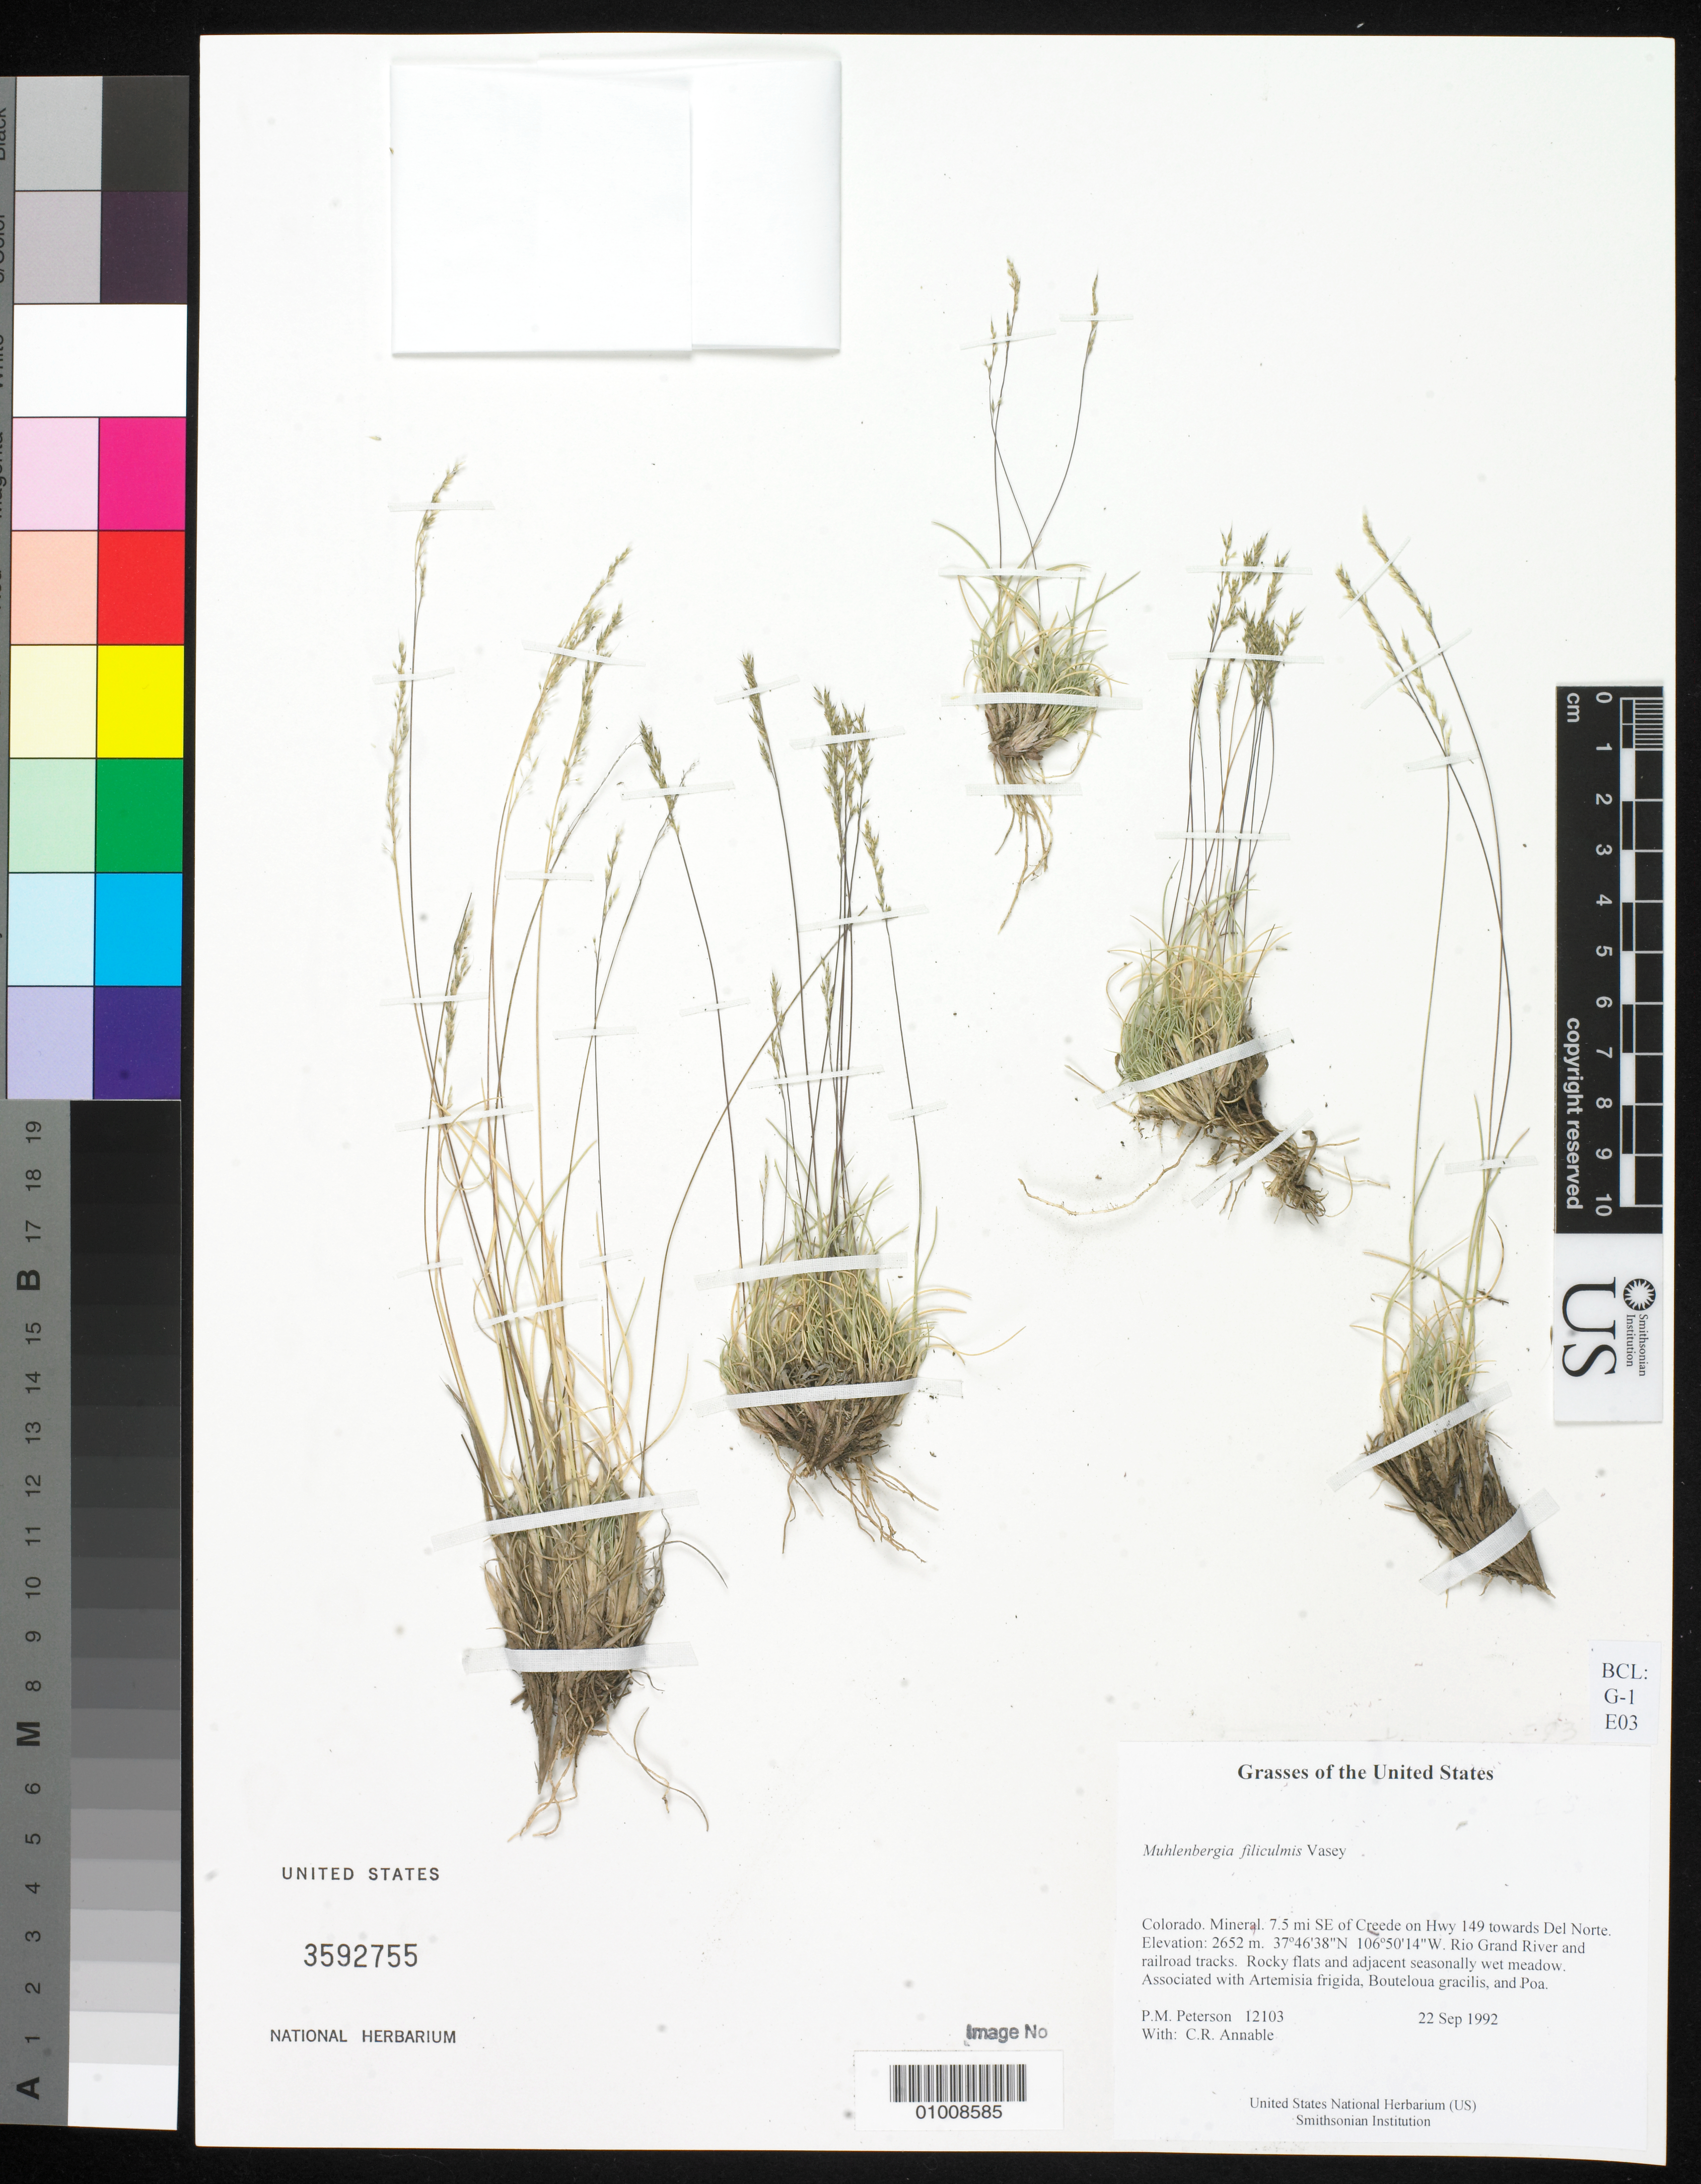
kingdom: Plantae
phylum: Tracheophyta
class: Liliopsida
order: Poales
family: Poaceae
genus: Muhlenbergia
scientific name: Muhlenbergia filiculmis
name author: Vasey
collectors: P. M. Peterson & C. R. Annable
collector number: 12103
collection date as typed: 22 Sep 1992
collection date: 1992-09-22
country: United States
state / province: Colorado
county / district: Mineral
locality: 7.5 mi SE of Creede on Hwy 149 towards Del Norte.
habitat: Rio Grand River and railroad tracks. Rocky flats and adjacent seasonally wet meadow.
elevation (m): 2652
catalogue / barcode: US 3592755